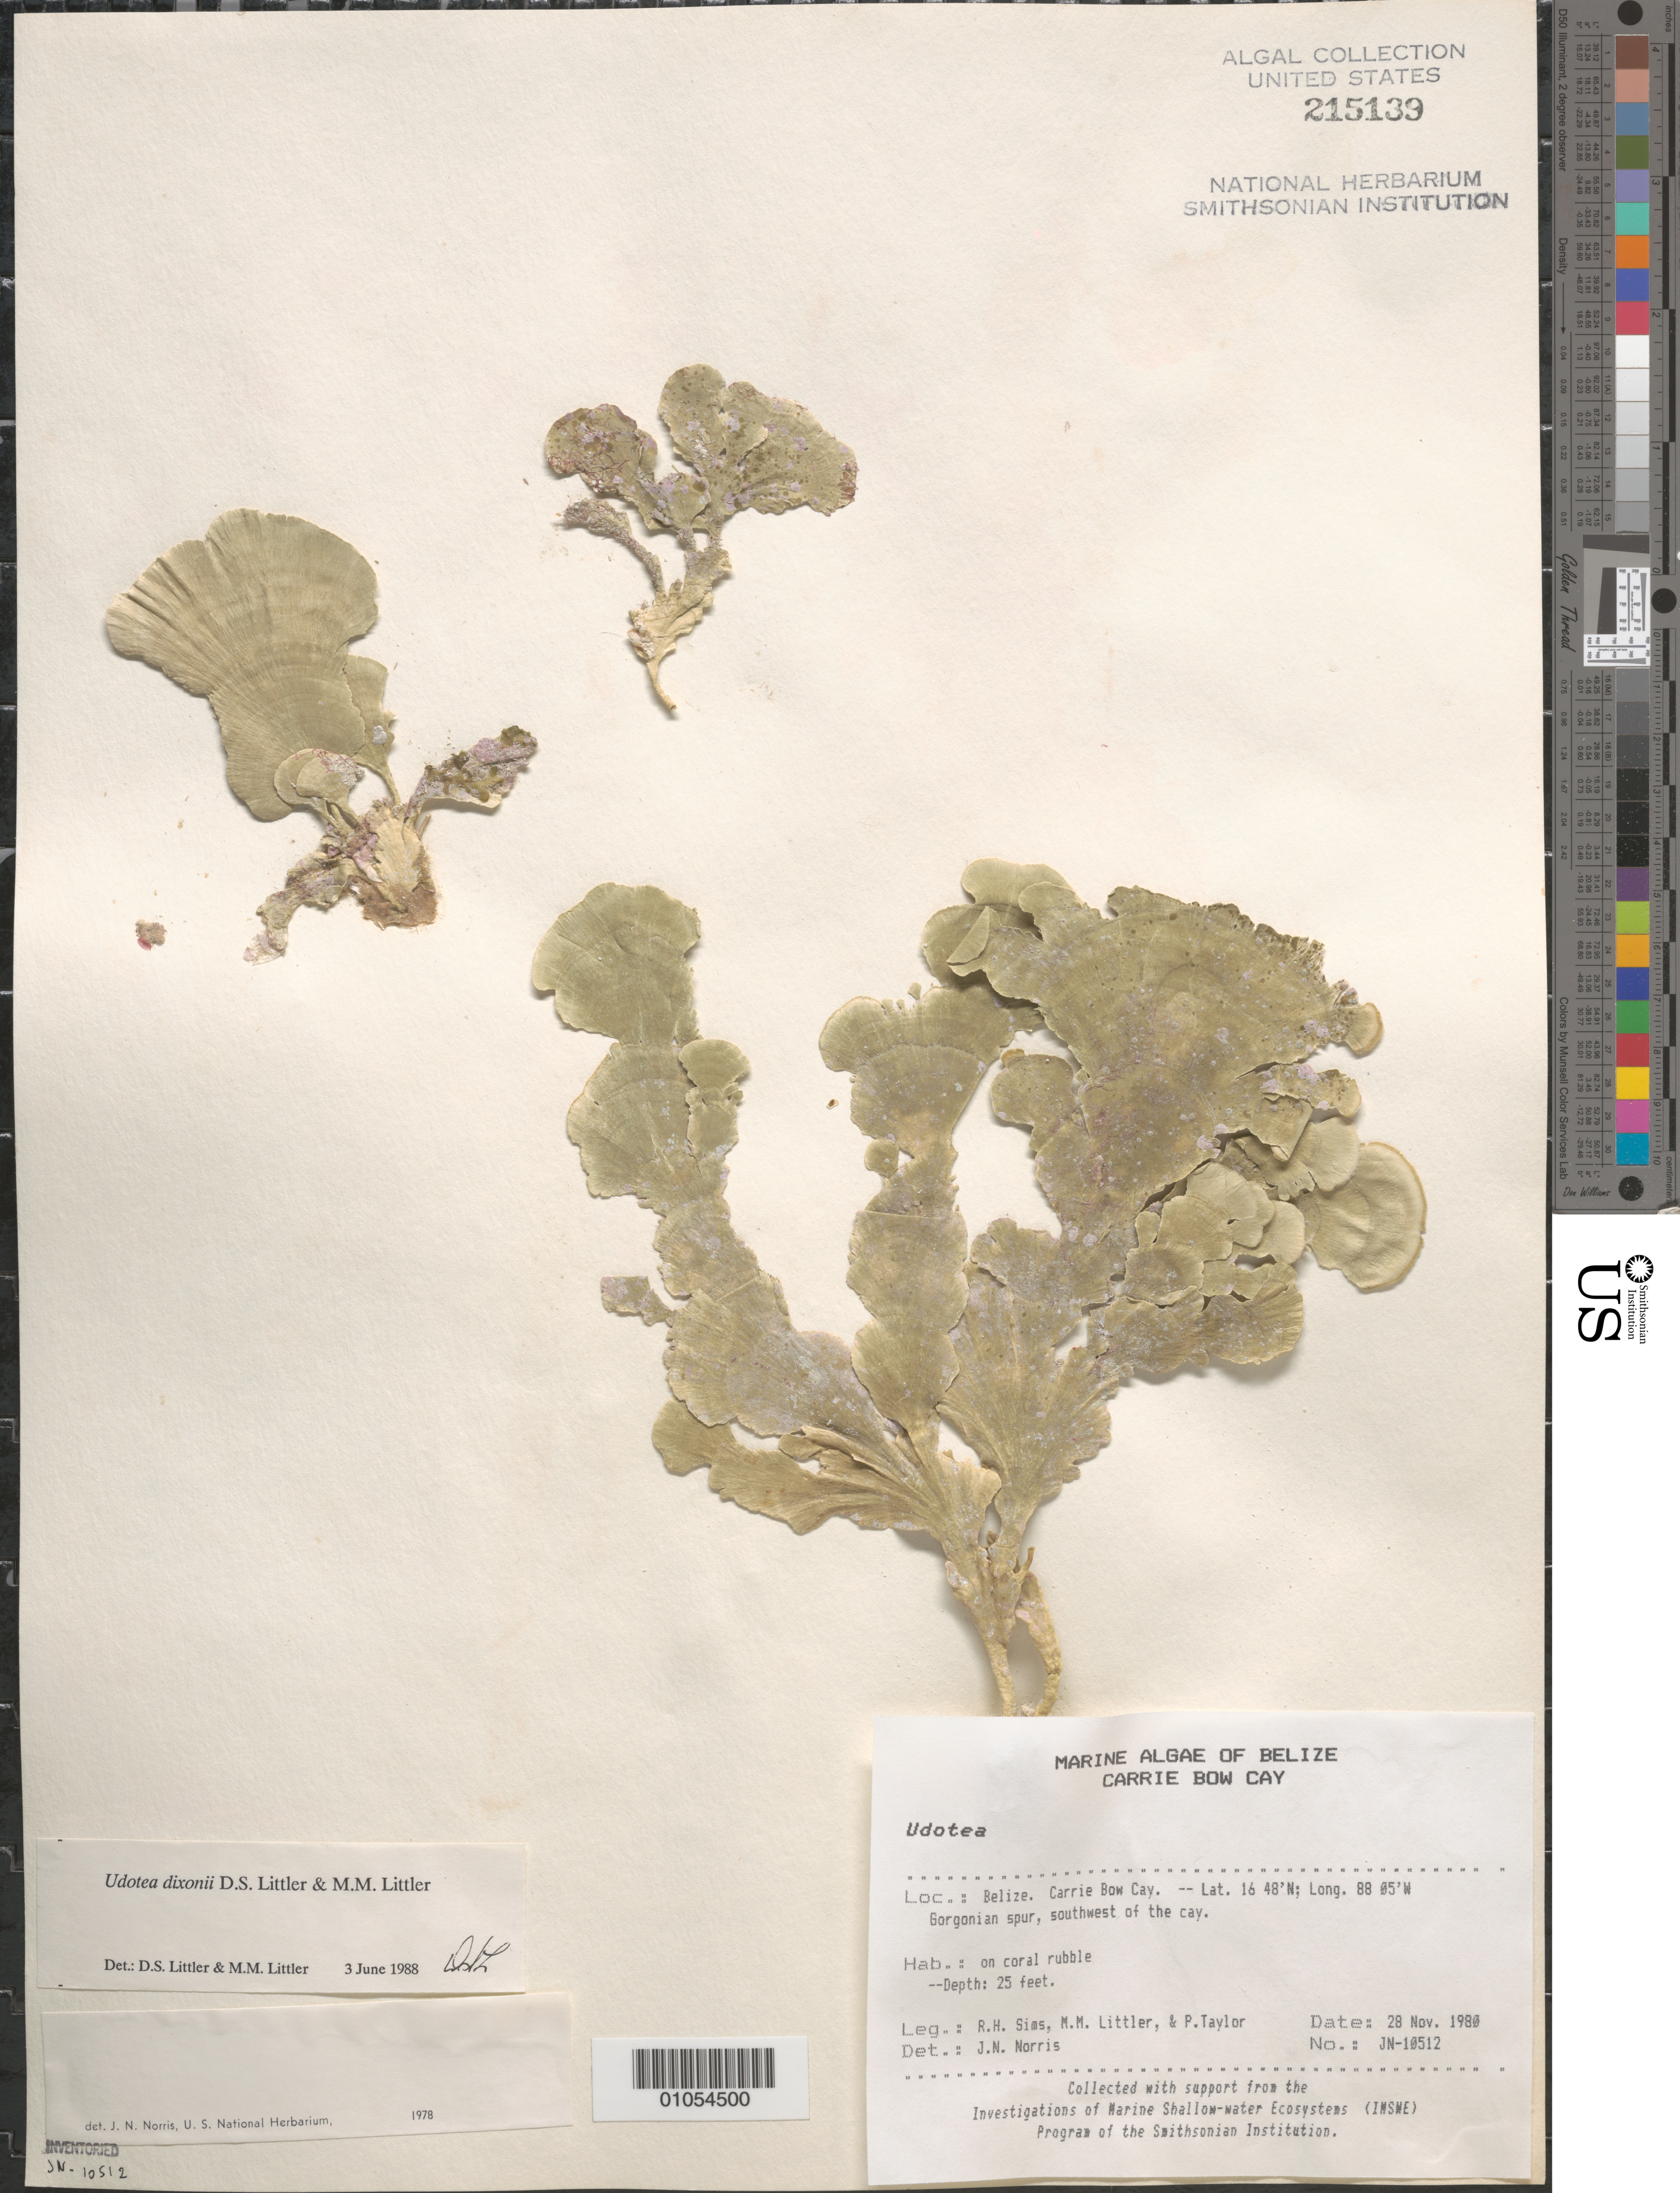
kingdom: Plantae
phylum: Chlorophyta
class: Ulvophyceae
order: Bryopsidales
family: Udoteaceae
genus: Udotea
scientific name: Udotea dixonii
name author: D.S. Littler & Littler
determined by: Littler, D. S.; Littler, M. M.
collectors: R. H. Sims, M. M. Littler & P. R. Taylor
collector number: JN-10512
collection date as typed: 28 Nov 1980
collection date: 1980-11-28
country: Belize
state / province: Stann Creek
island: Carrie Bow Cay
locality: Gorgonian spur southwest of Carrie Bow Cay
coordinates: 16 48'N, 88 05'W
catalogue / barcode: US 215139